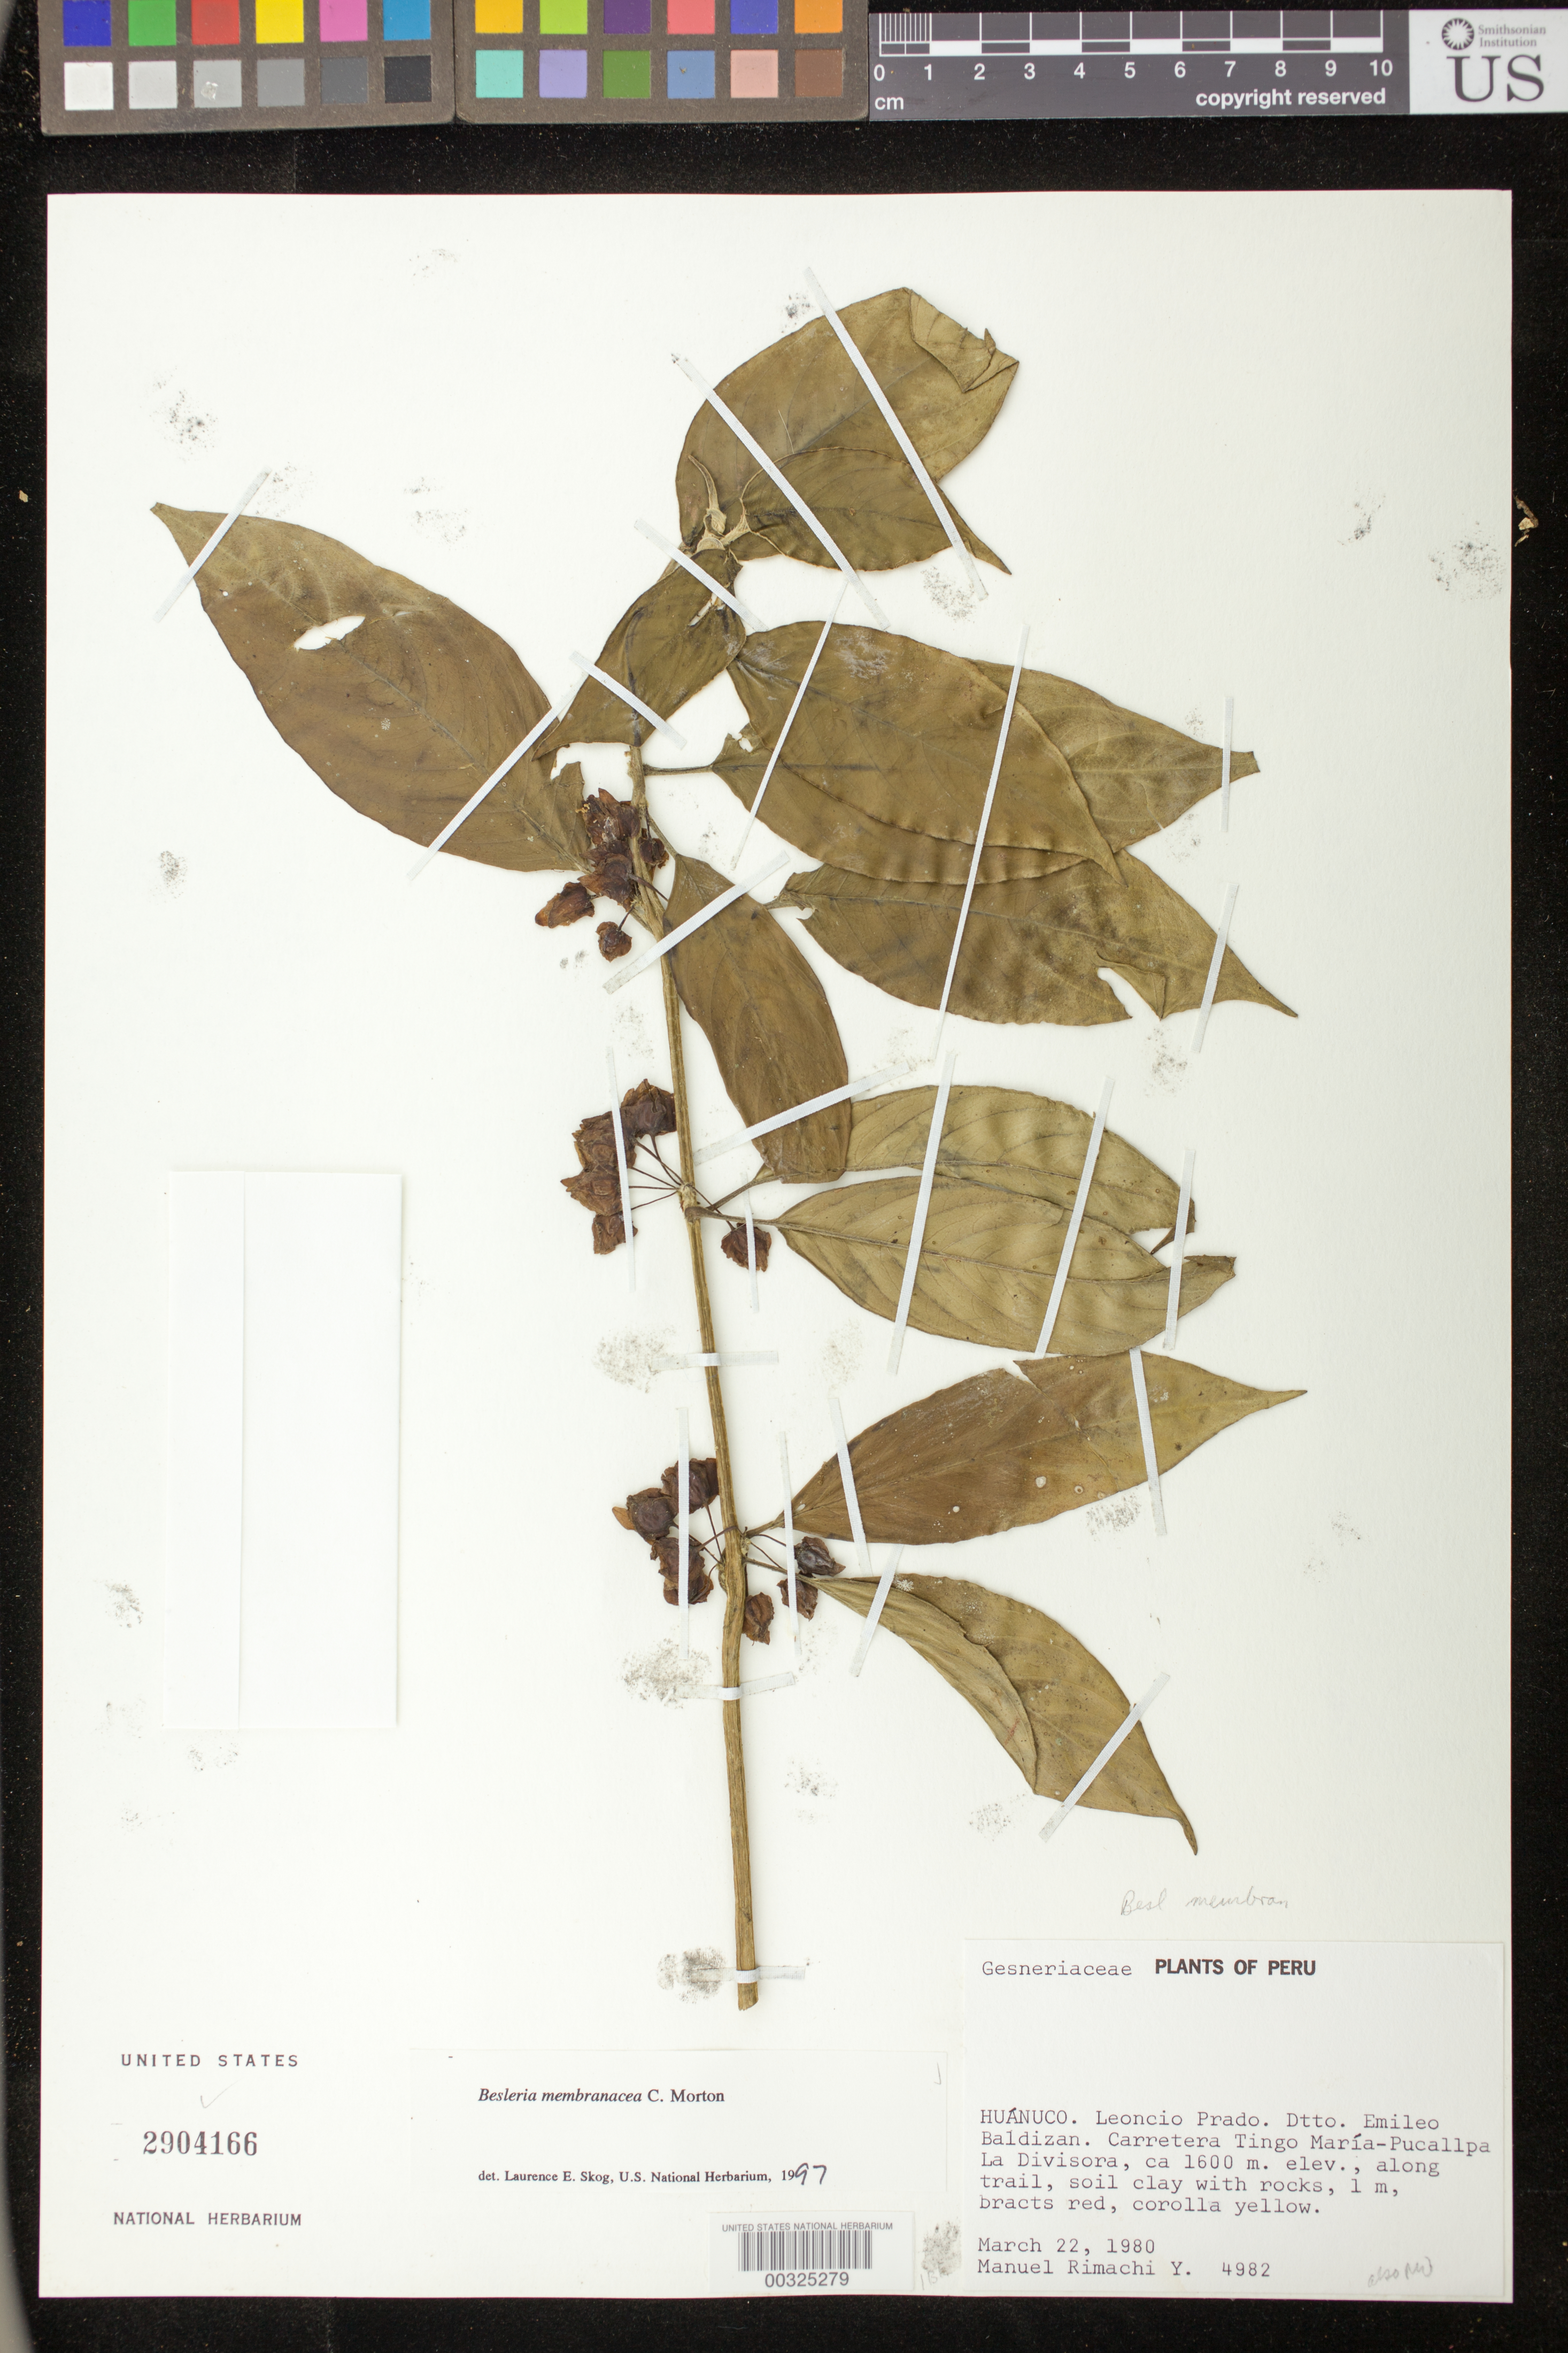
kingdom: Plantae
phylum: Tracheophyta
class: Magnoliopsida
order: Lamiales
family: Gesneriaceae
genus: Besleria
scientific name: Besleria membranacea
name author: C.V. Morton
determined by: Skog, Laurence E.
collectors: M. Rimachi Y.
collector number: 4982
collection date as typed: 22 Mar 1980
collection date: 1980-03-22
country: Peru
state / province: Huánuco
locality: Leoncio Prado, Dtto. Emileo Baldizan; Carretera Tingo María - Pucallpa, La Divisora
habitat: Along trail, soil clay with rocks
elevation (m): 1600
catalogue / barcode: US 2904166